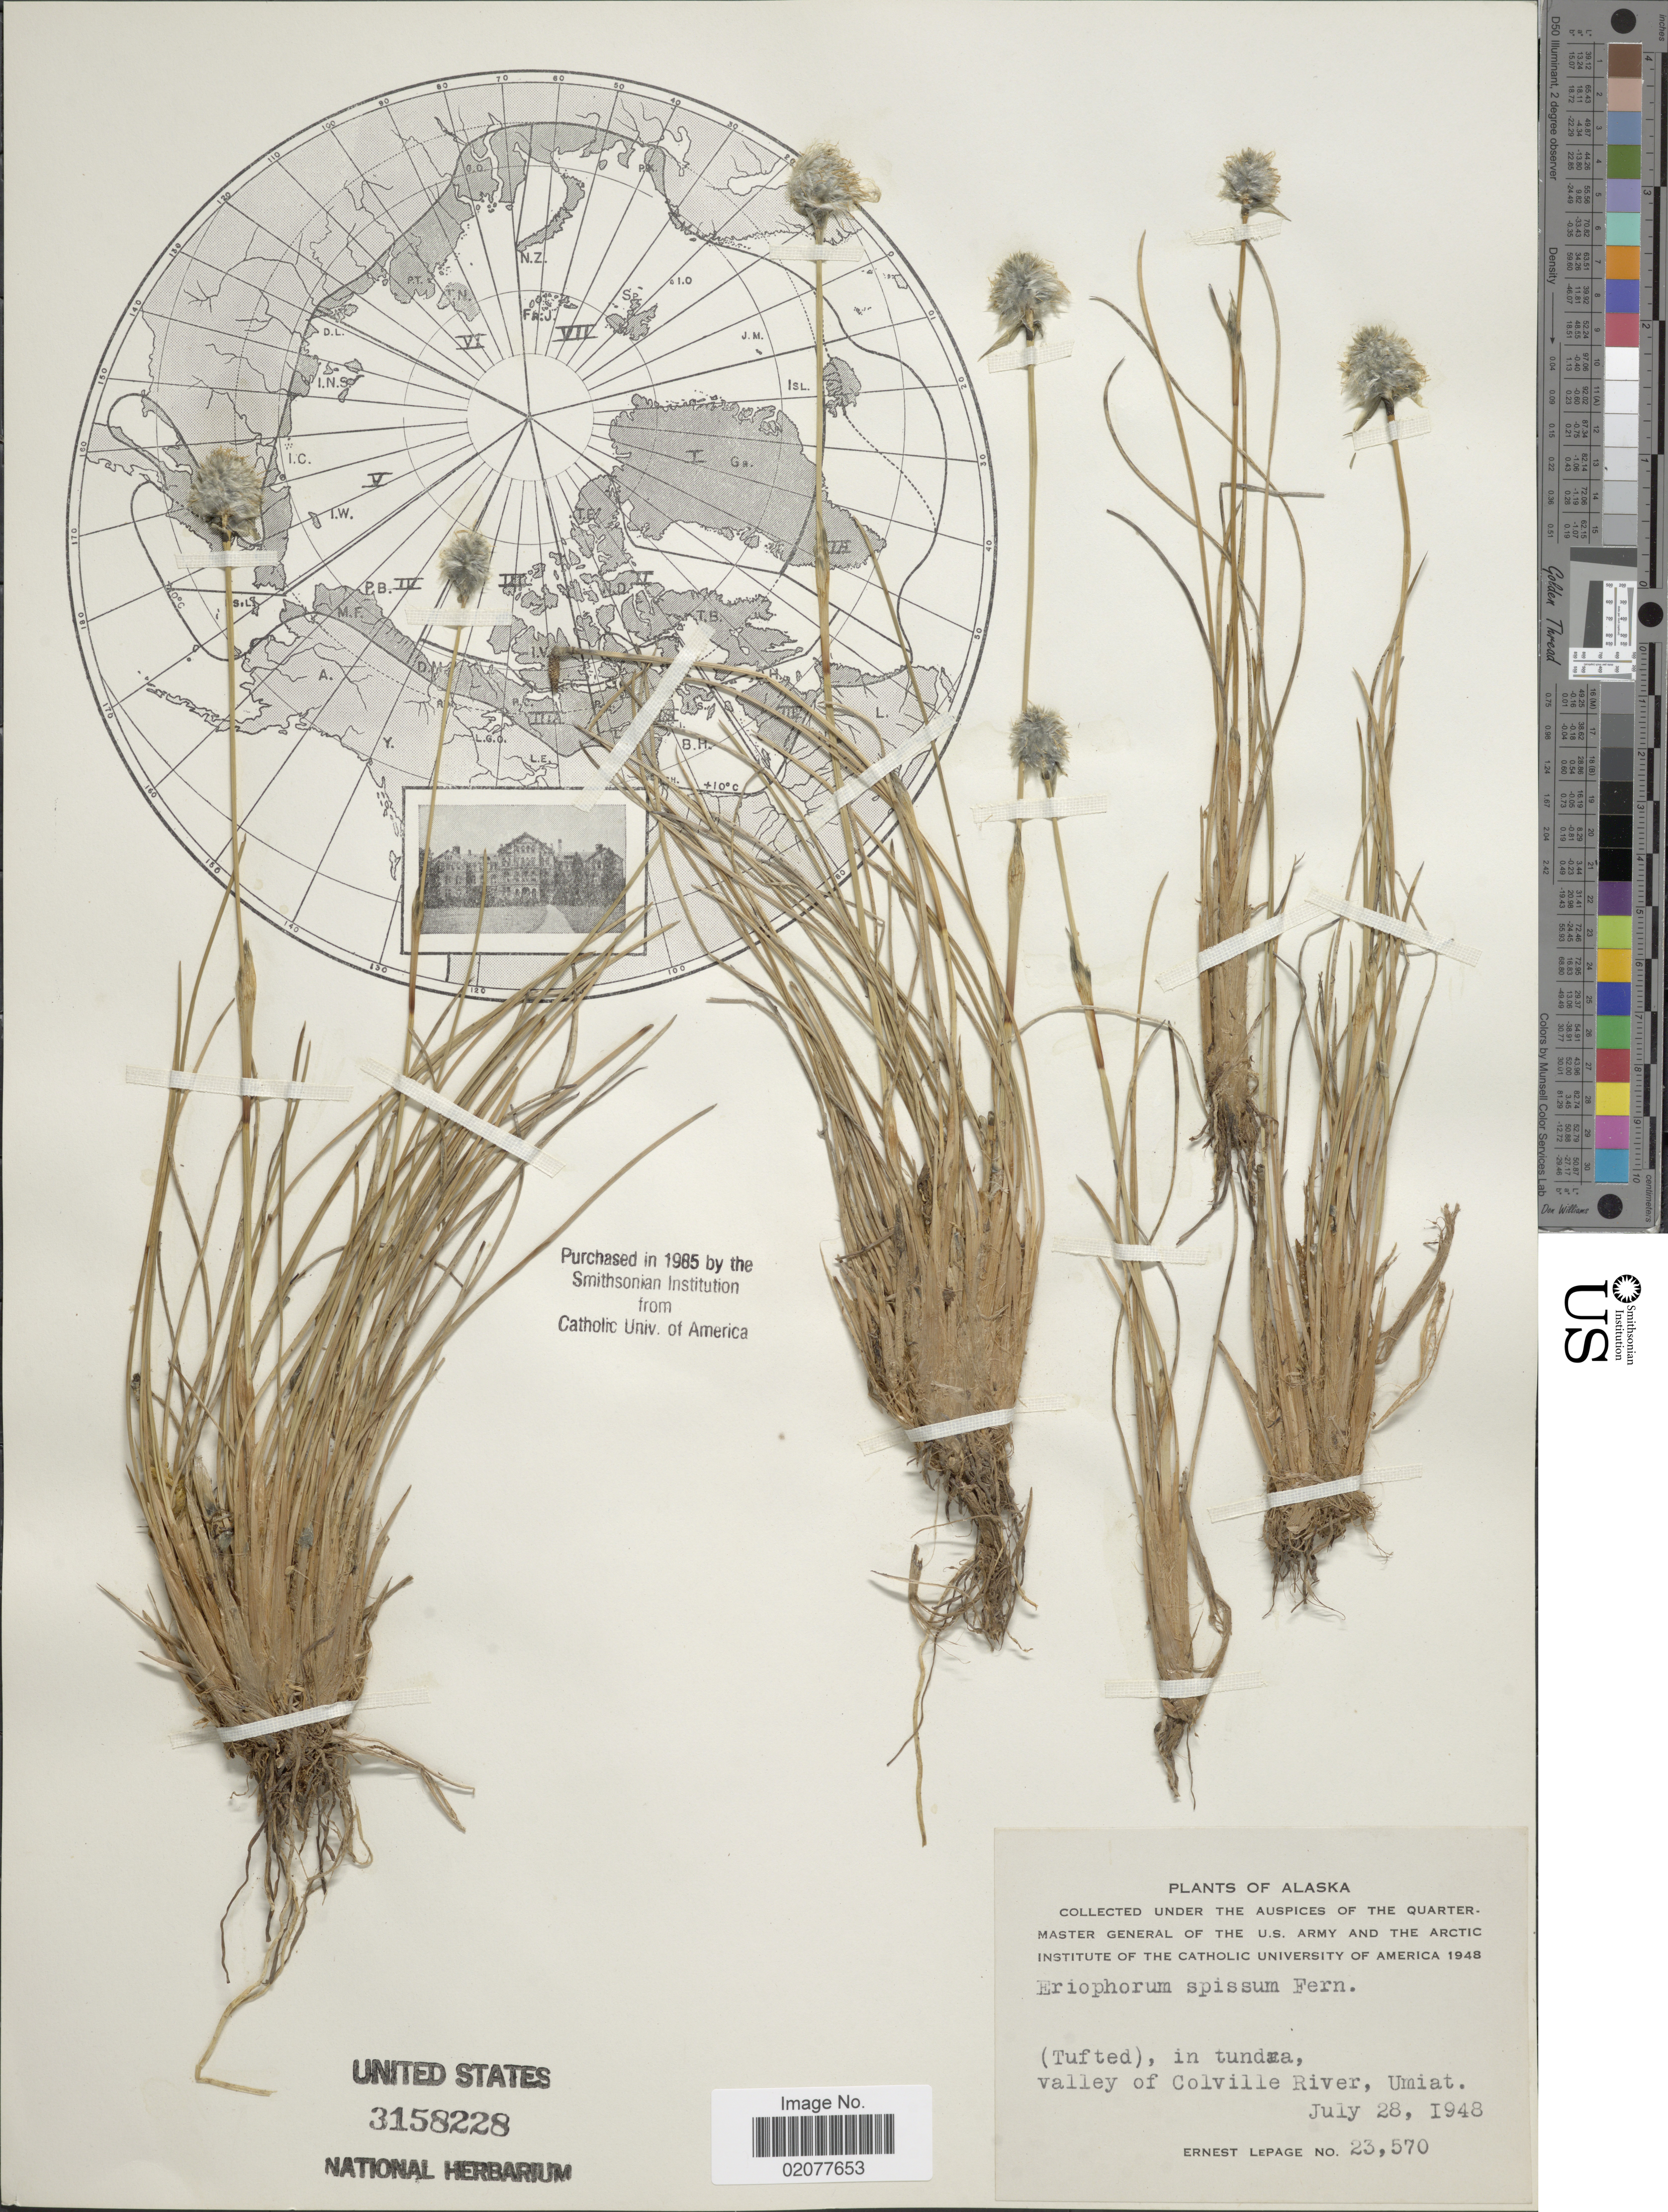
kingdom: Plantae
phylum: Tracheophyta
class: Liliopsida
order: Poales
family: Cyperaceae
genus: Eriophorum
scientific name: Eriophorum spissum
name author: Fernald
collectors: E. Lepage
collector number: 23570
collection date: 1948-07-28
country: United States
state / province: Alaska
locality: Alaska. In tundra, valley of colville River, Umiat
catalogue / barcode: US 3158228